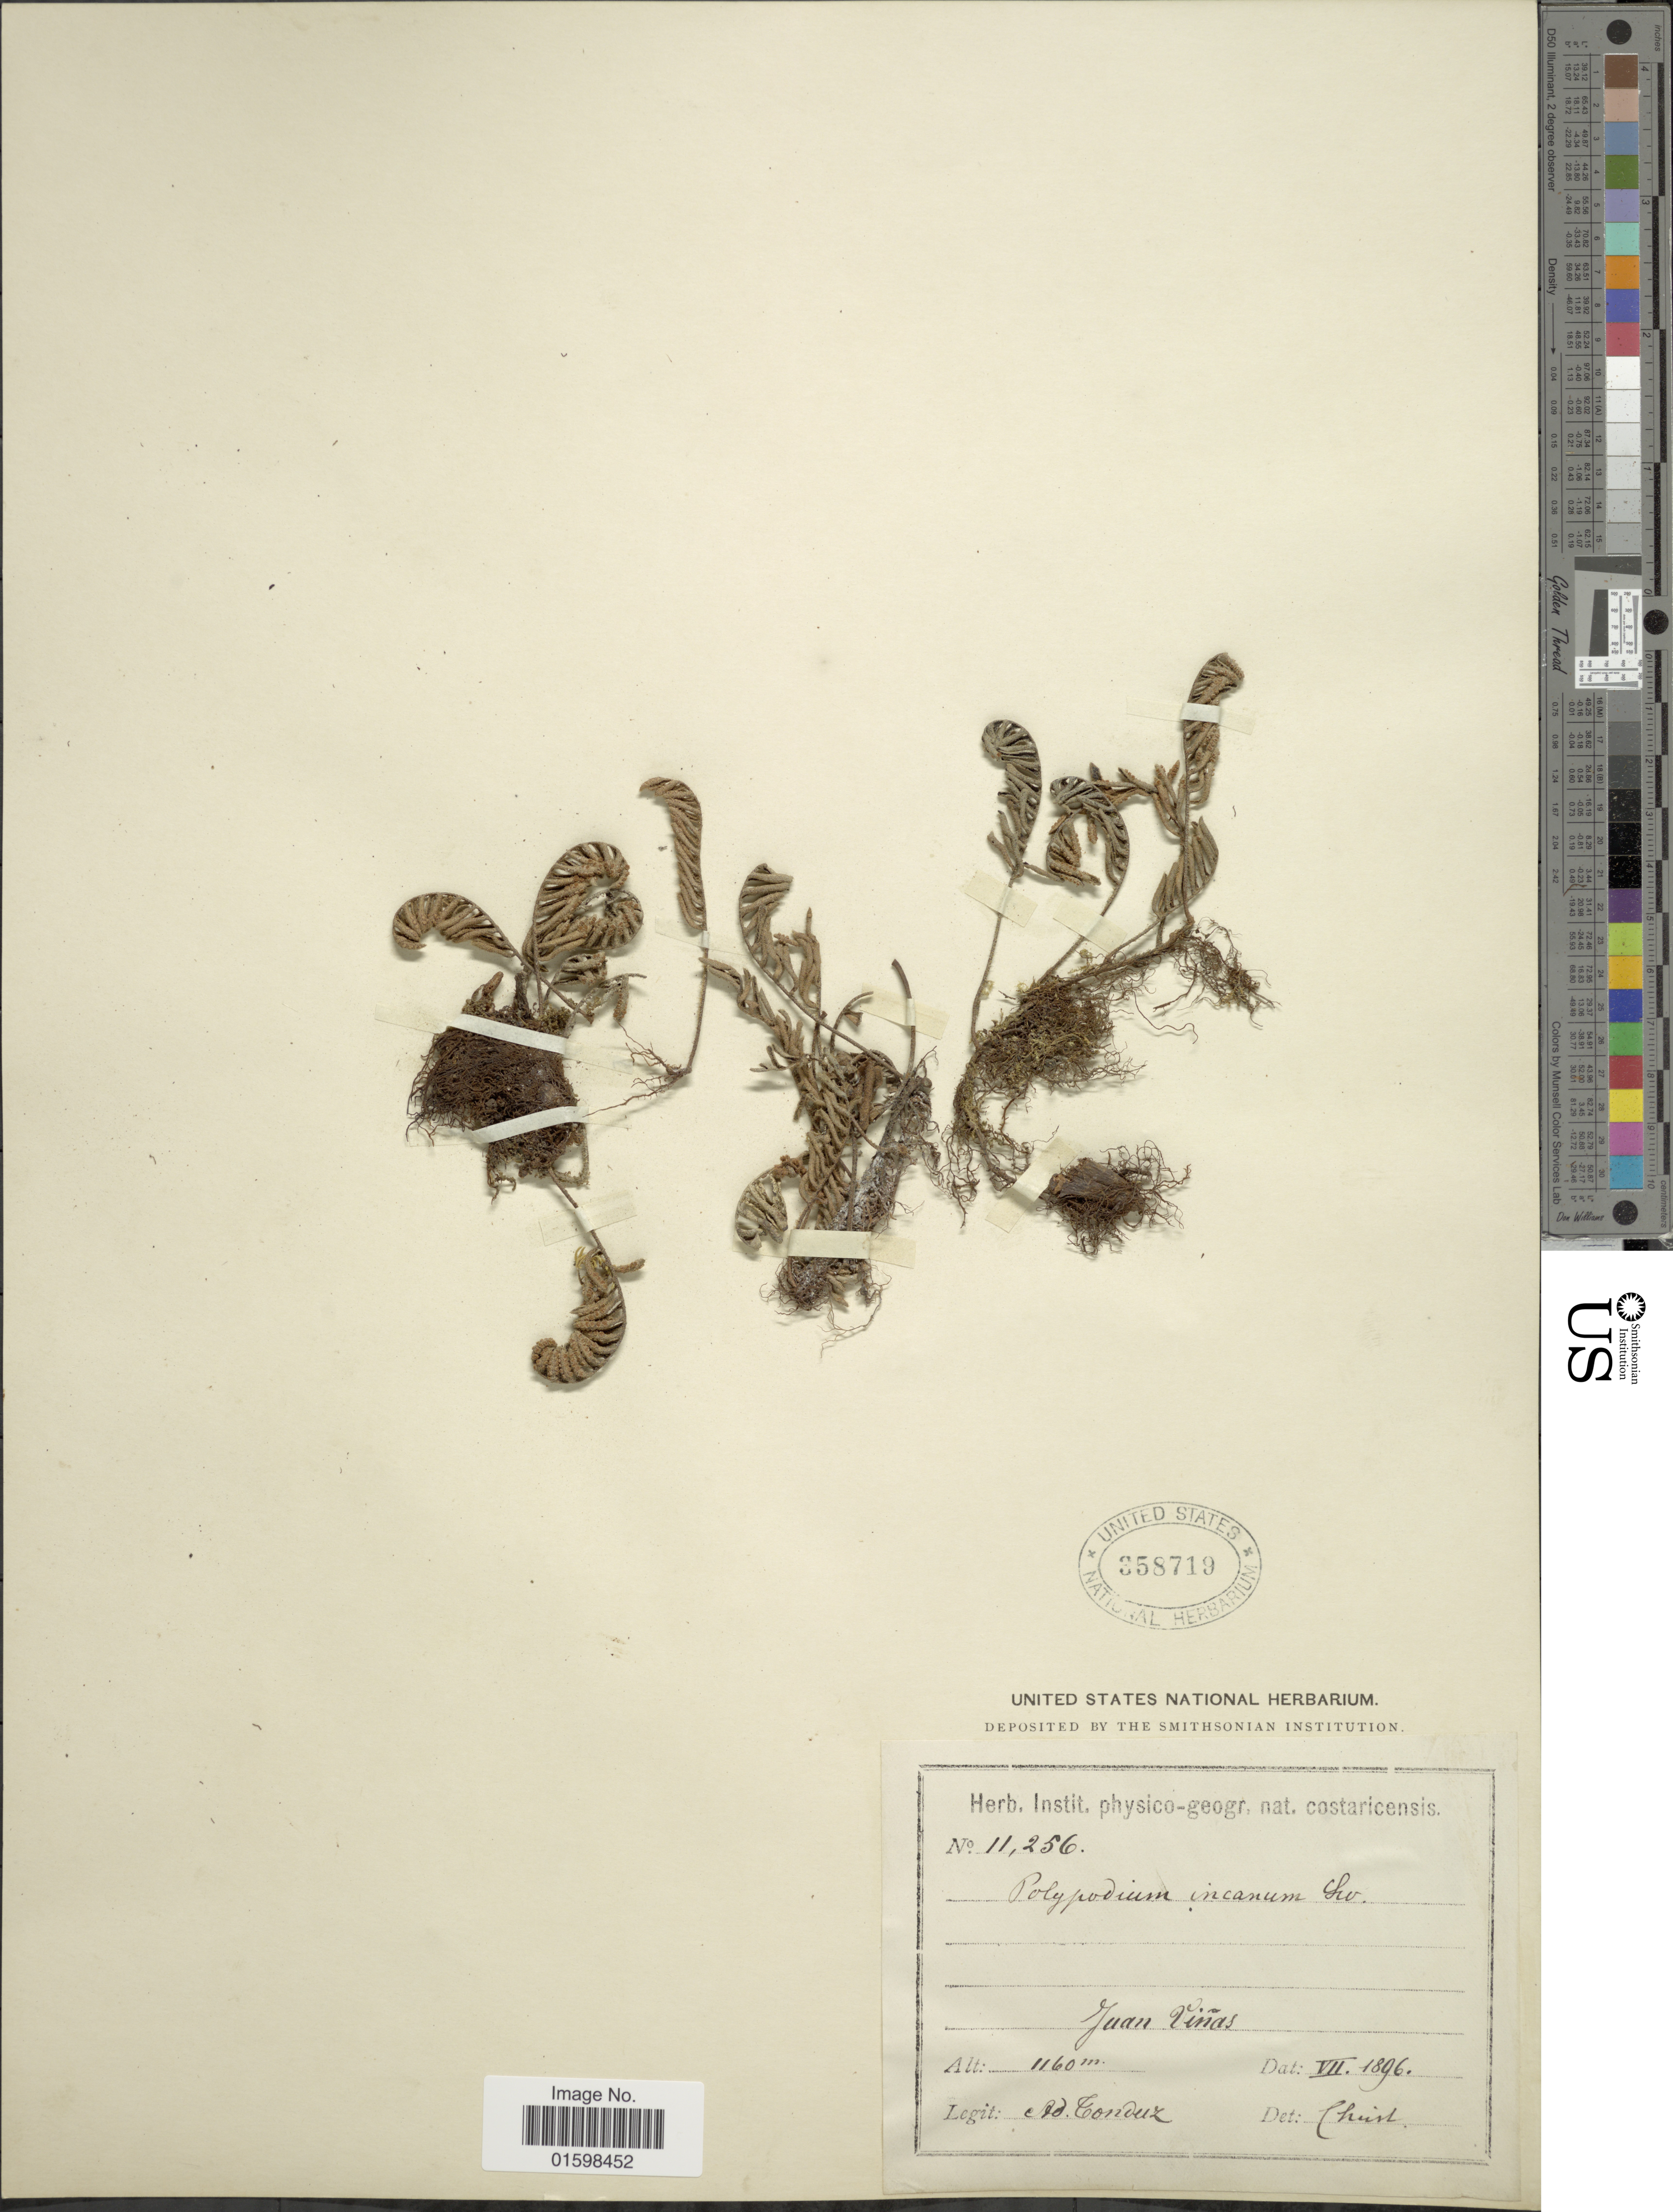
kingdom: Plantae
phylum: Tracheophyta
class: Polypodiopsida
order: Polypodiales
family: Polypodiaceae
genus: Pleopeltis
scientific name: Pleopeltis polypodioides var. acicularis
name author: (Weath.) E.G. Andrews & Windham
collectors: A. Tonduz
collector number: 11256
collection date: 1896-07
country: Costa Rica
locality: Juan Vinas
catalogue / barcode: US 358719